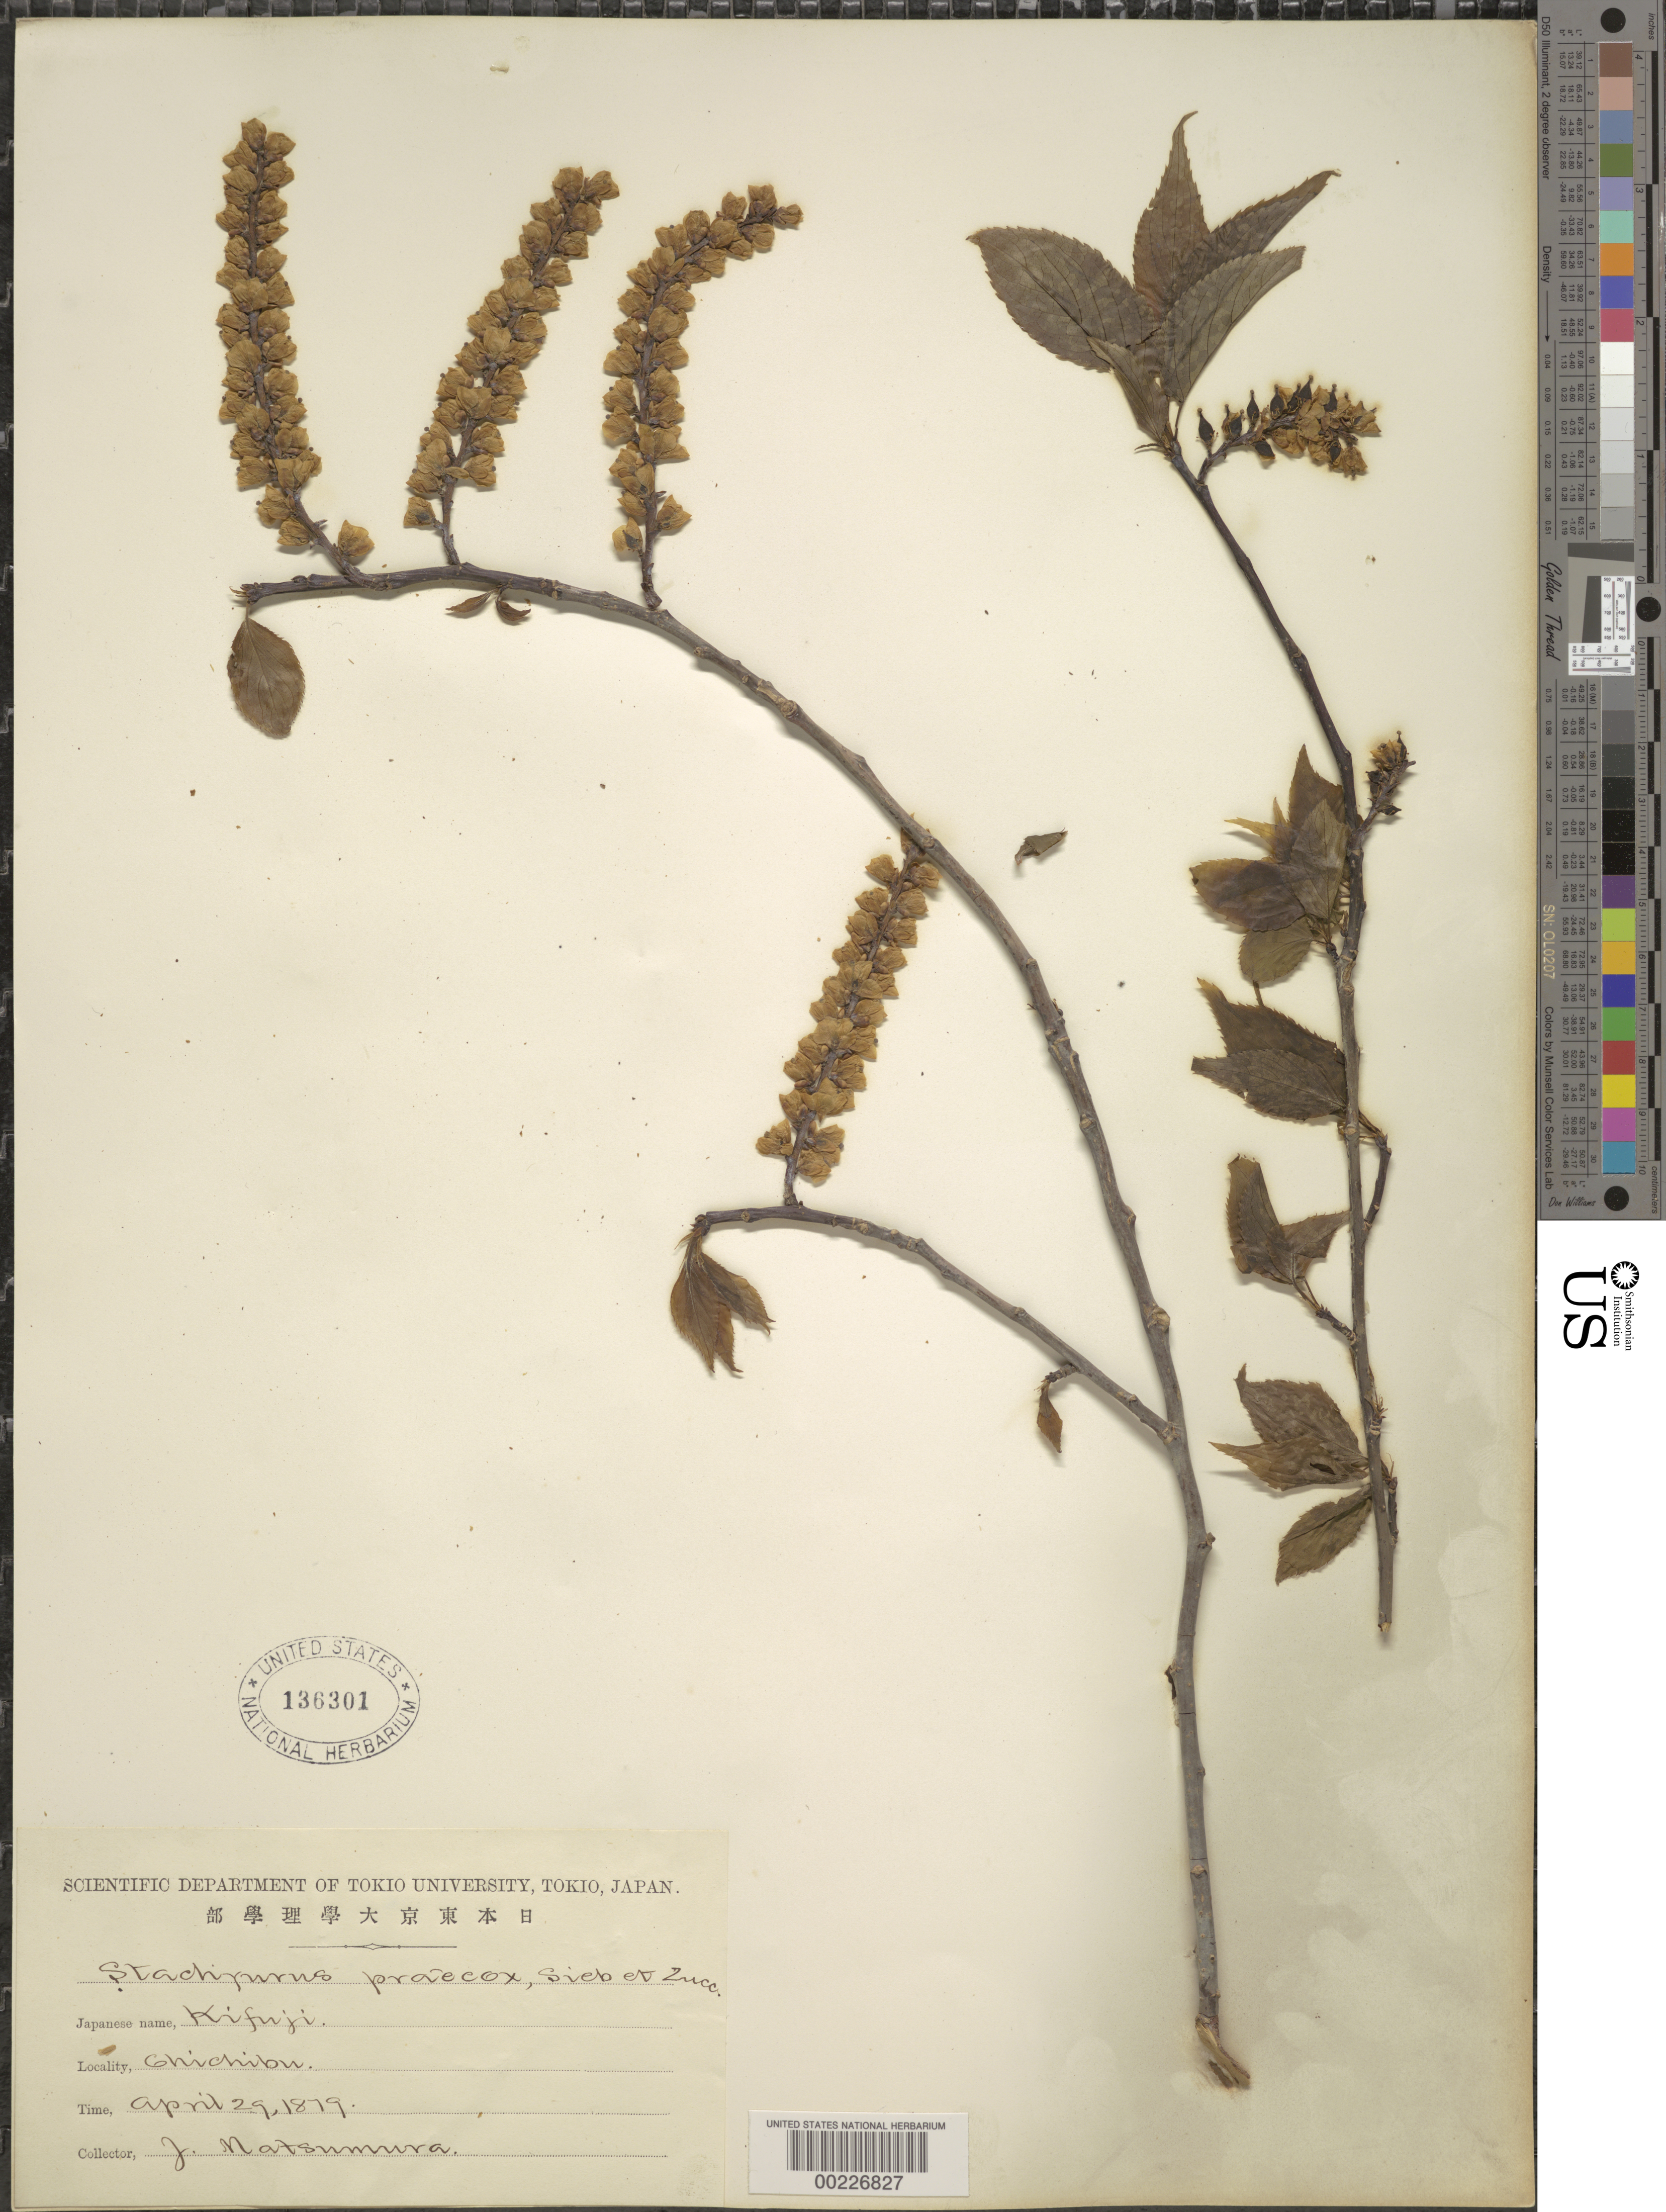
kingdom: Plantae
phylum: Tracheophyta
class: Magnoliopsida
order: Crossosomatales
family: Stachyuraceae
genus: Stachyurus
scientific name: Stachyurus praecox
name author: Siebold & Zucc.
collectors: J. Natsumura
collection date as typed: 29 Apr 1879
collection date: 1879-04-29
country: Japan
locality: Chichibu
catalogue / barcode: US 136301